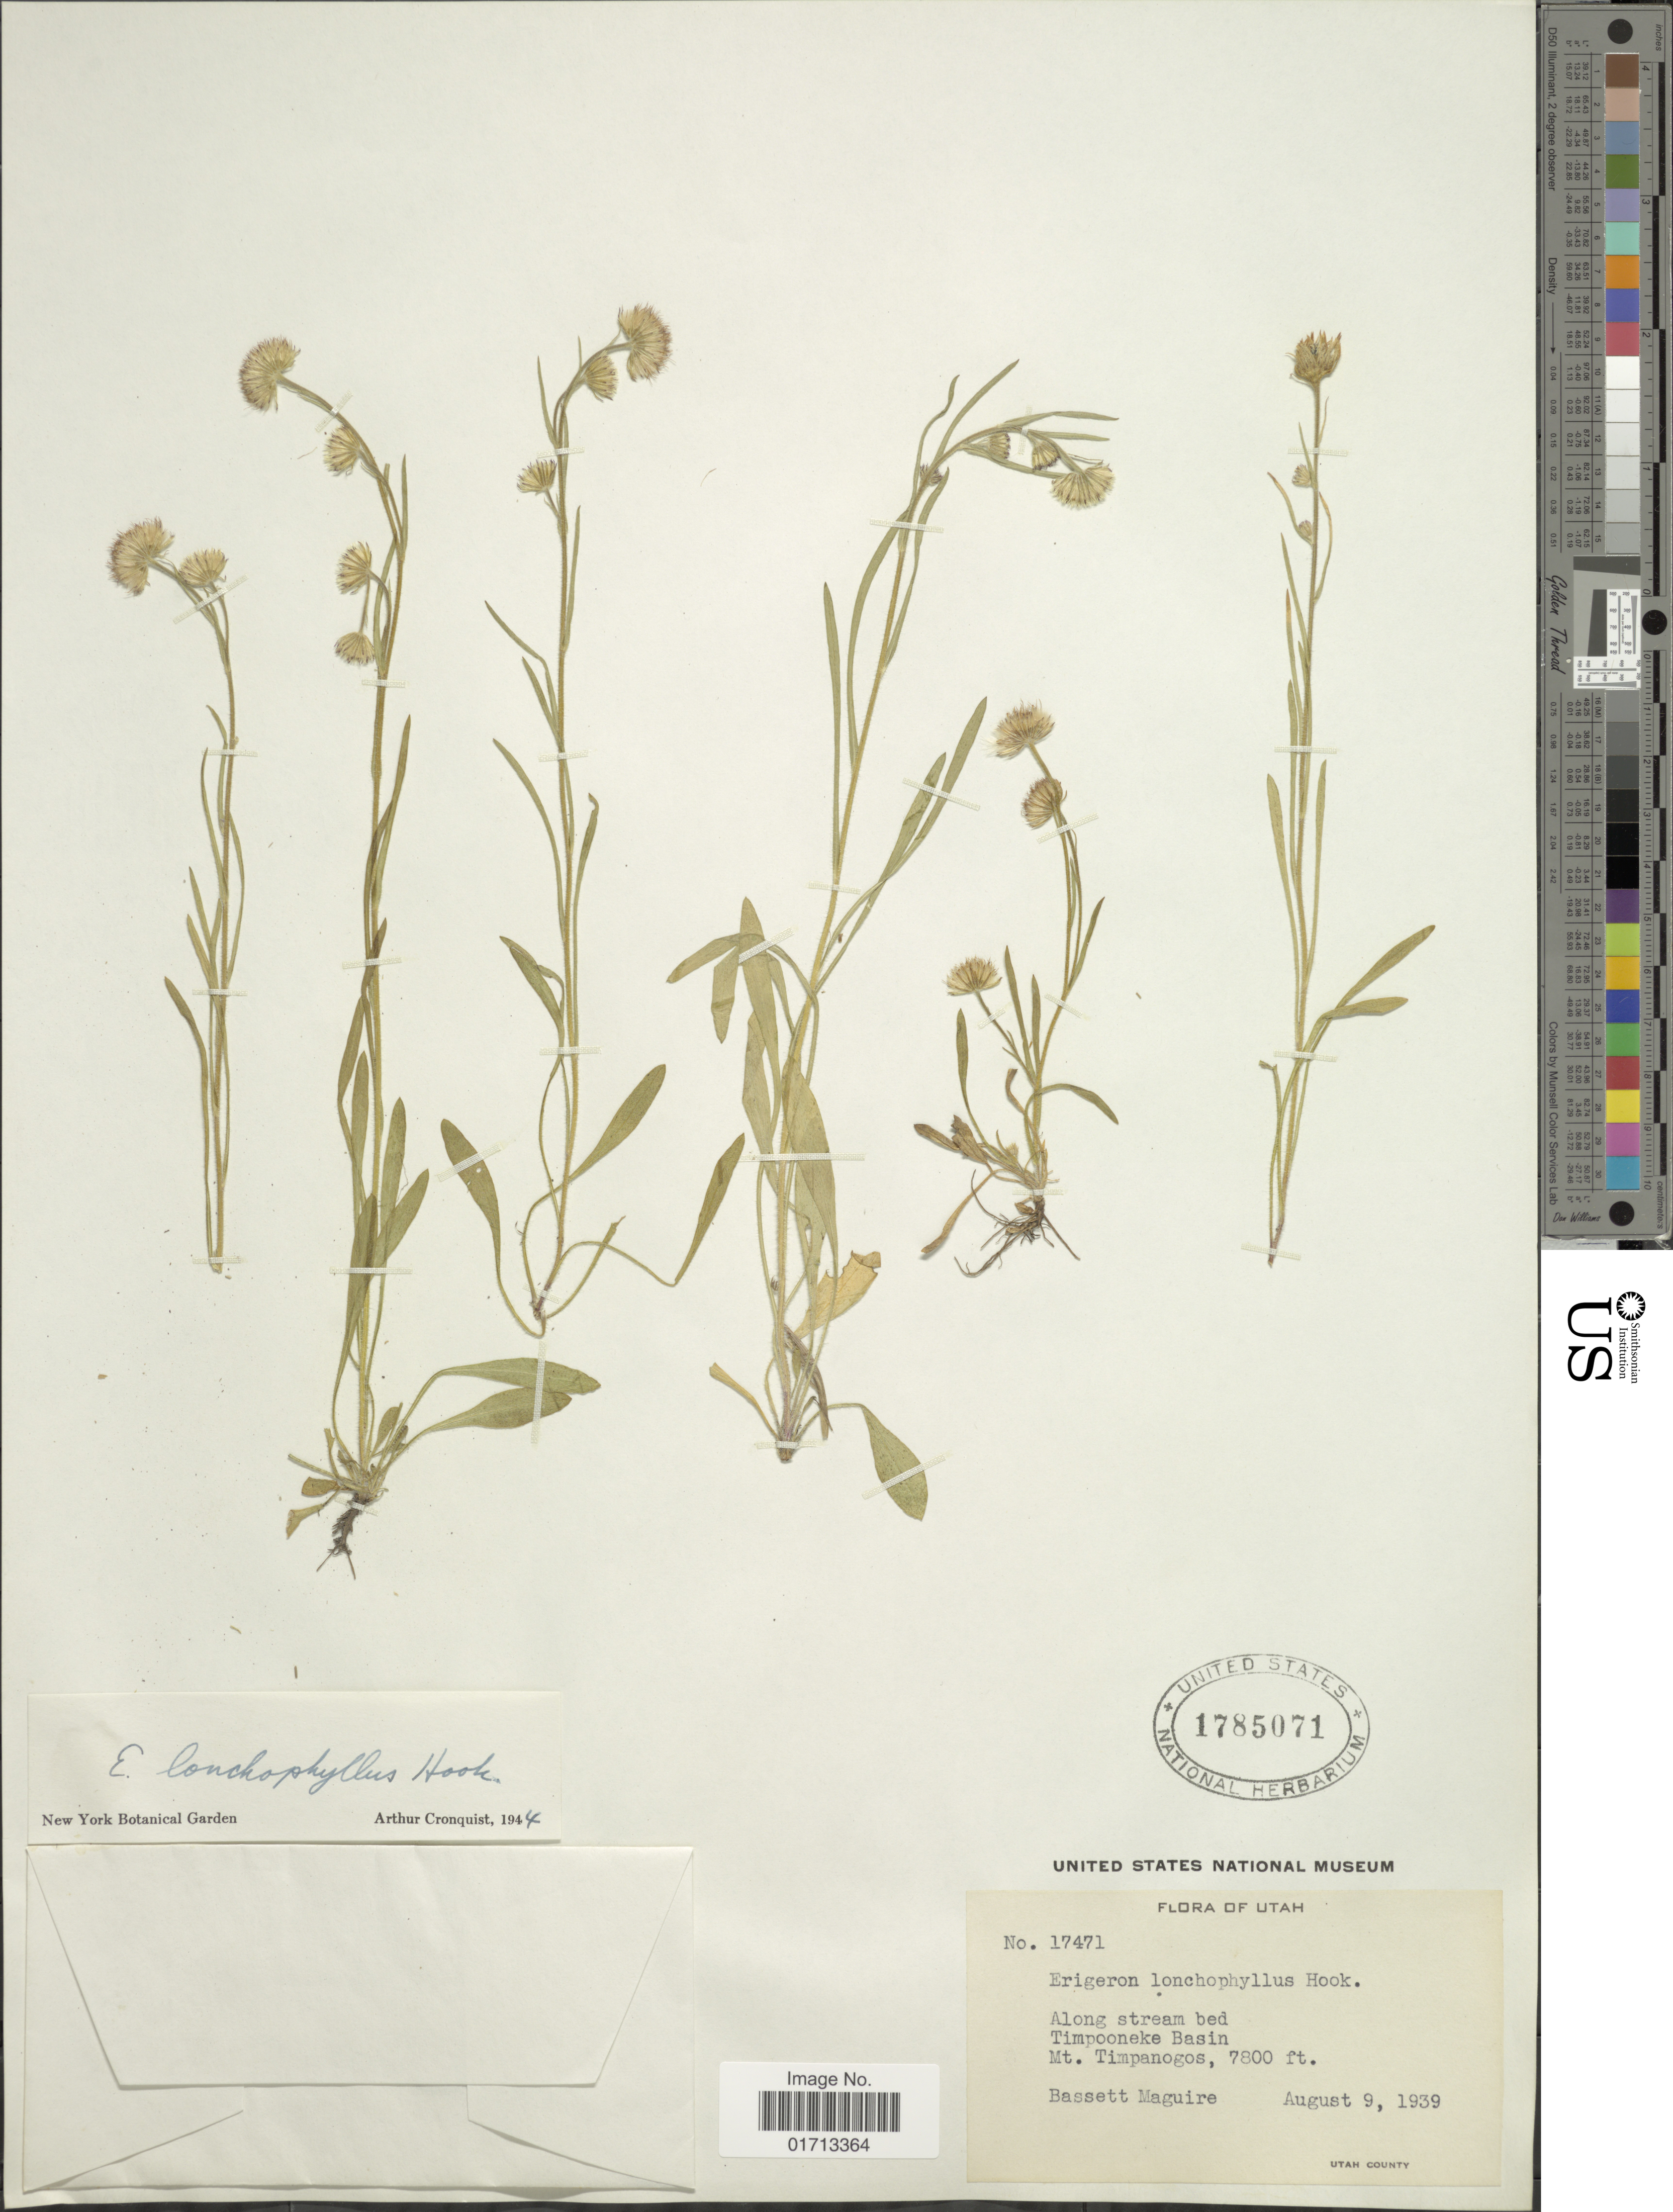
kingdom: Plantae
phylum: Tracheophyta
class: Magnoliopsida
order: Asterales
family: Asteraceae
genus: Erigeron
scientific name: Erigeron lonchophyllus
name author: Hook.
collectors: B. Maguire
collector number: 17471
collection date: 1939-08-09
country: United States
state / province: Utah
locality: Timpooneke Basin. Mt. Timpanogos. Utah County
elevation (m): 2377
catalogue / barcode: US 1785071